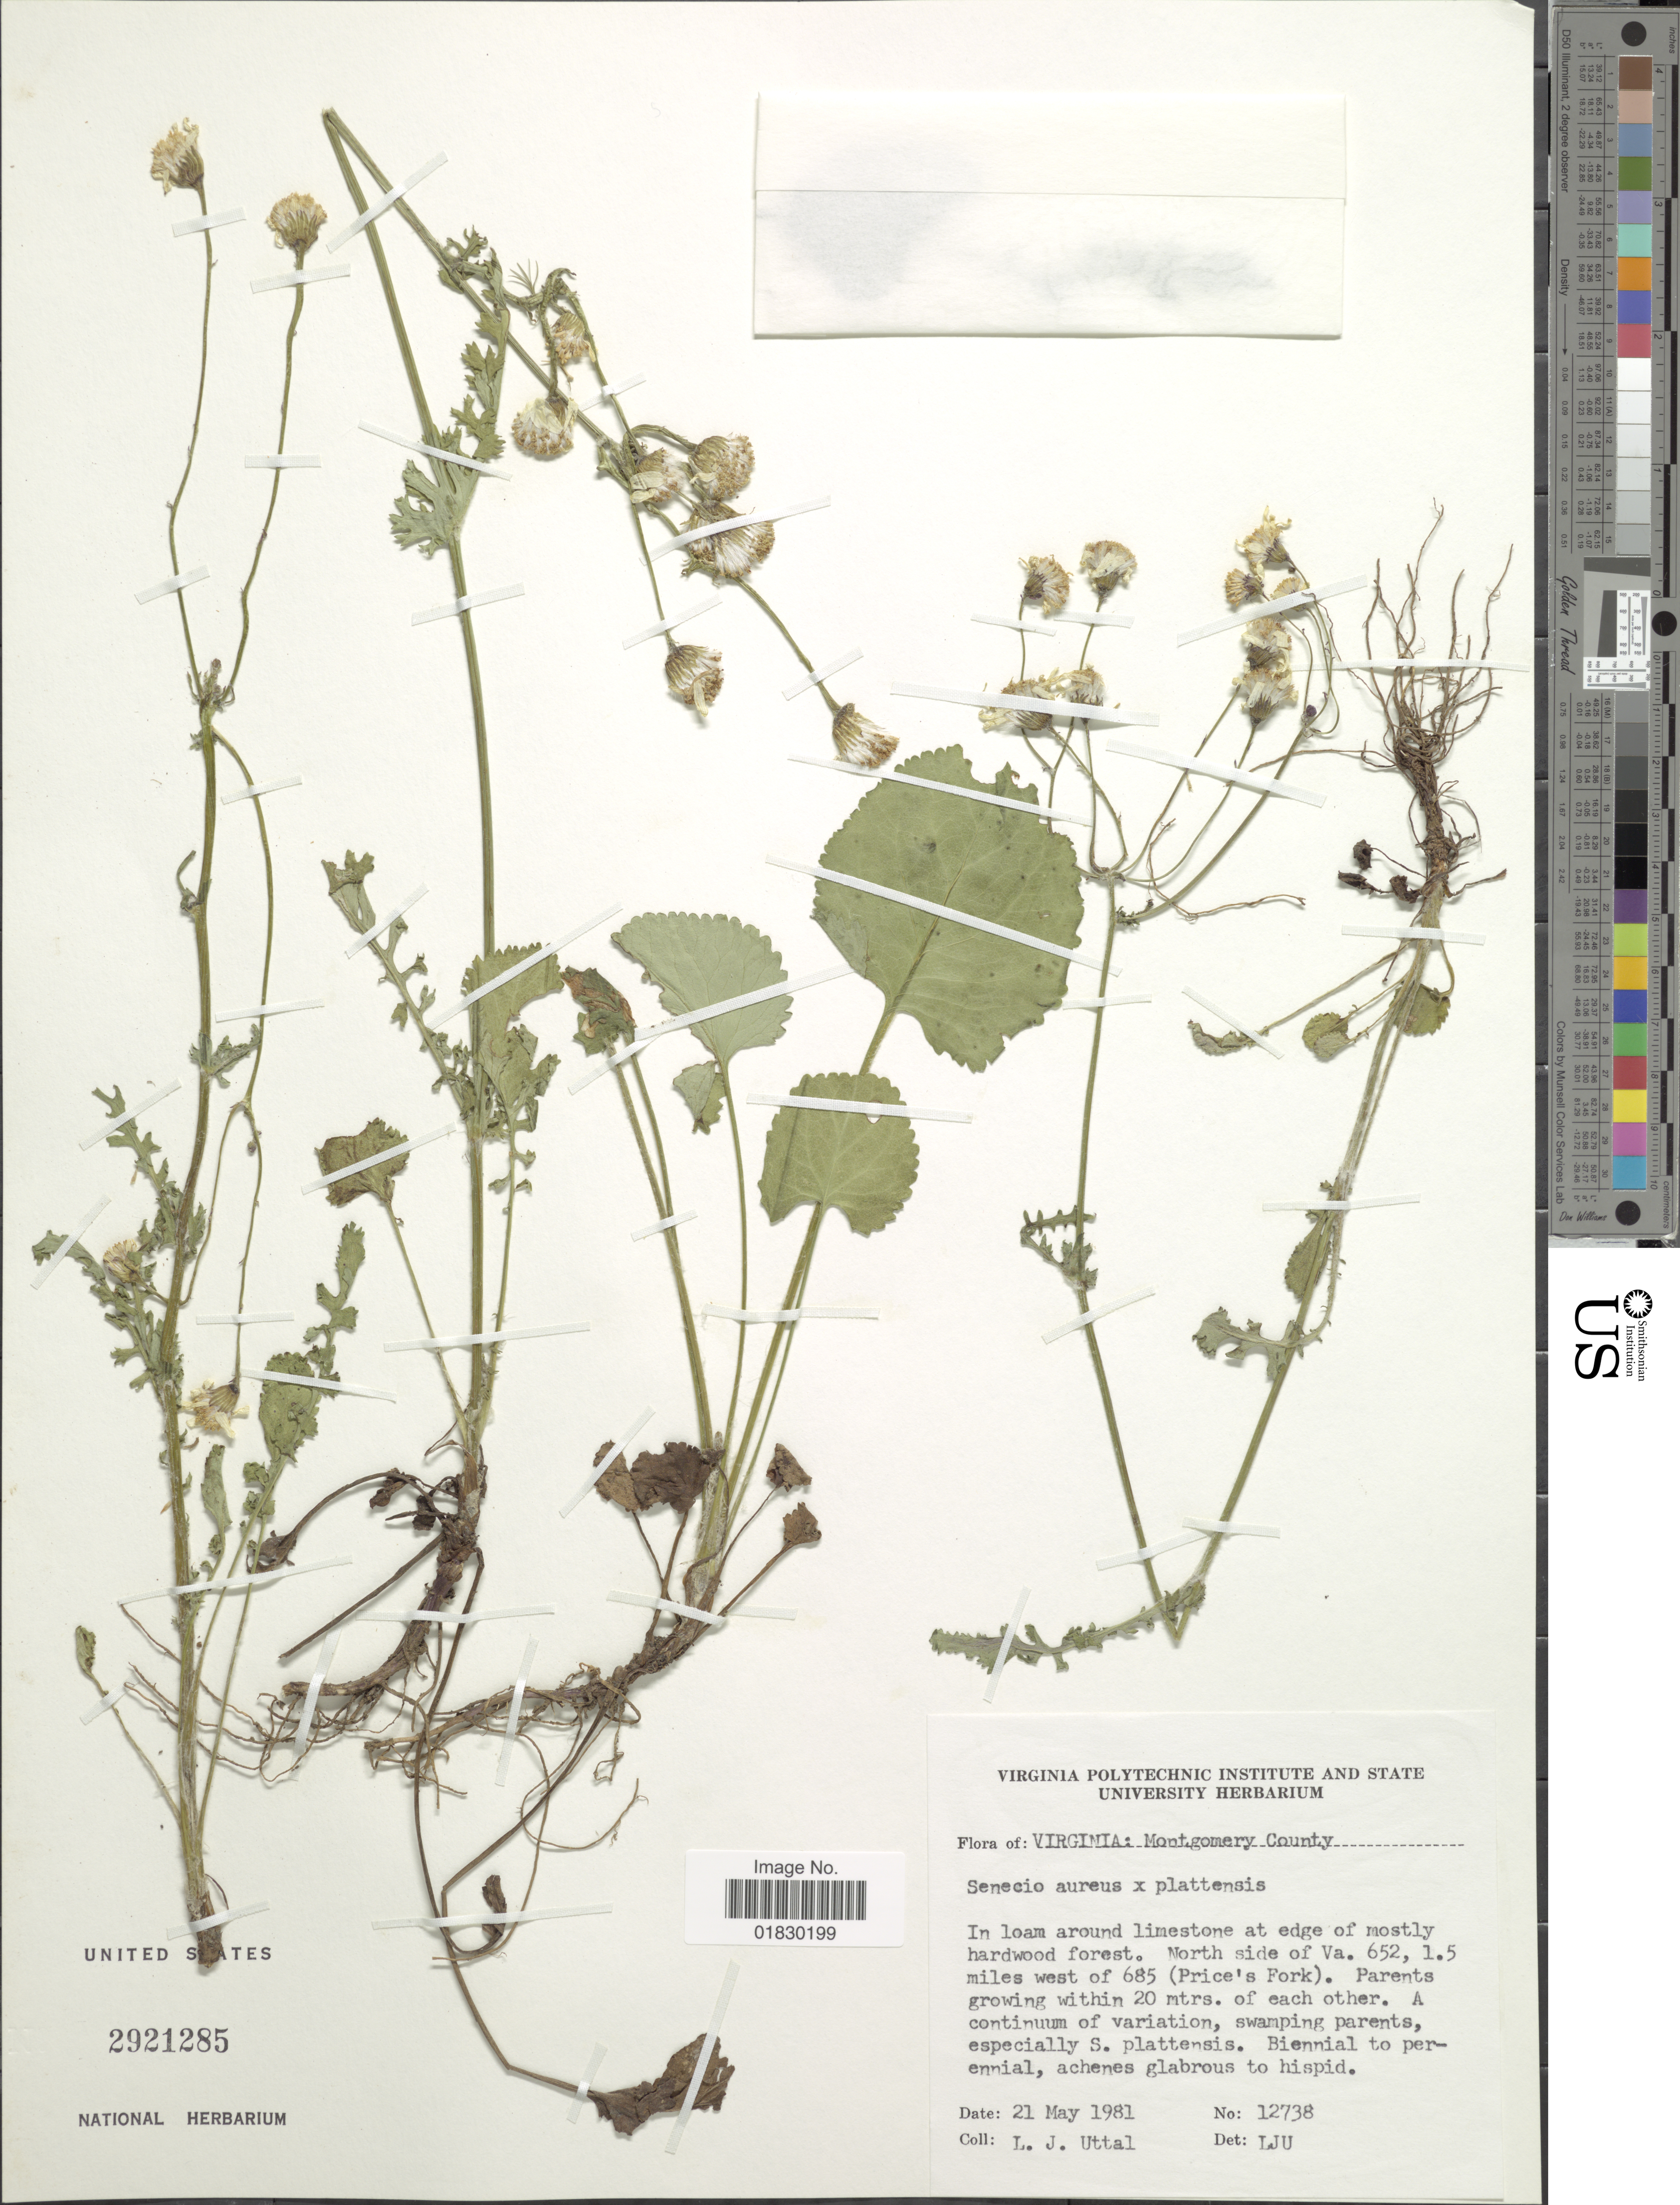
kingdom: Plantae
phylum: Tracheophyta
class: Magnoliopsida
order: Asterales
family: Asteraceae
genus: Packera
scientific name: Packera aurea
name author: (L.) Á. Löve & D. Löve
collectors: L. Uttal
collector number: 12738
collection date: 1981-05-21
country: United States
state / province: Virginia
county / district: Montgomery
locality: Virginia: Montgomery County, North side of Va. 652, 1.5 miles west of 685 (Price's Fork)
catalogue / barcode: US 2921285